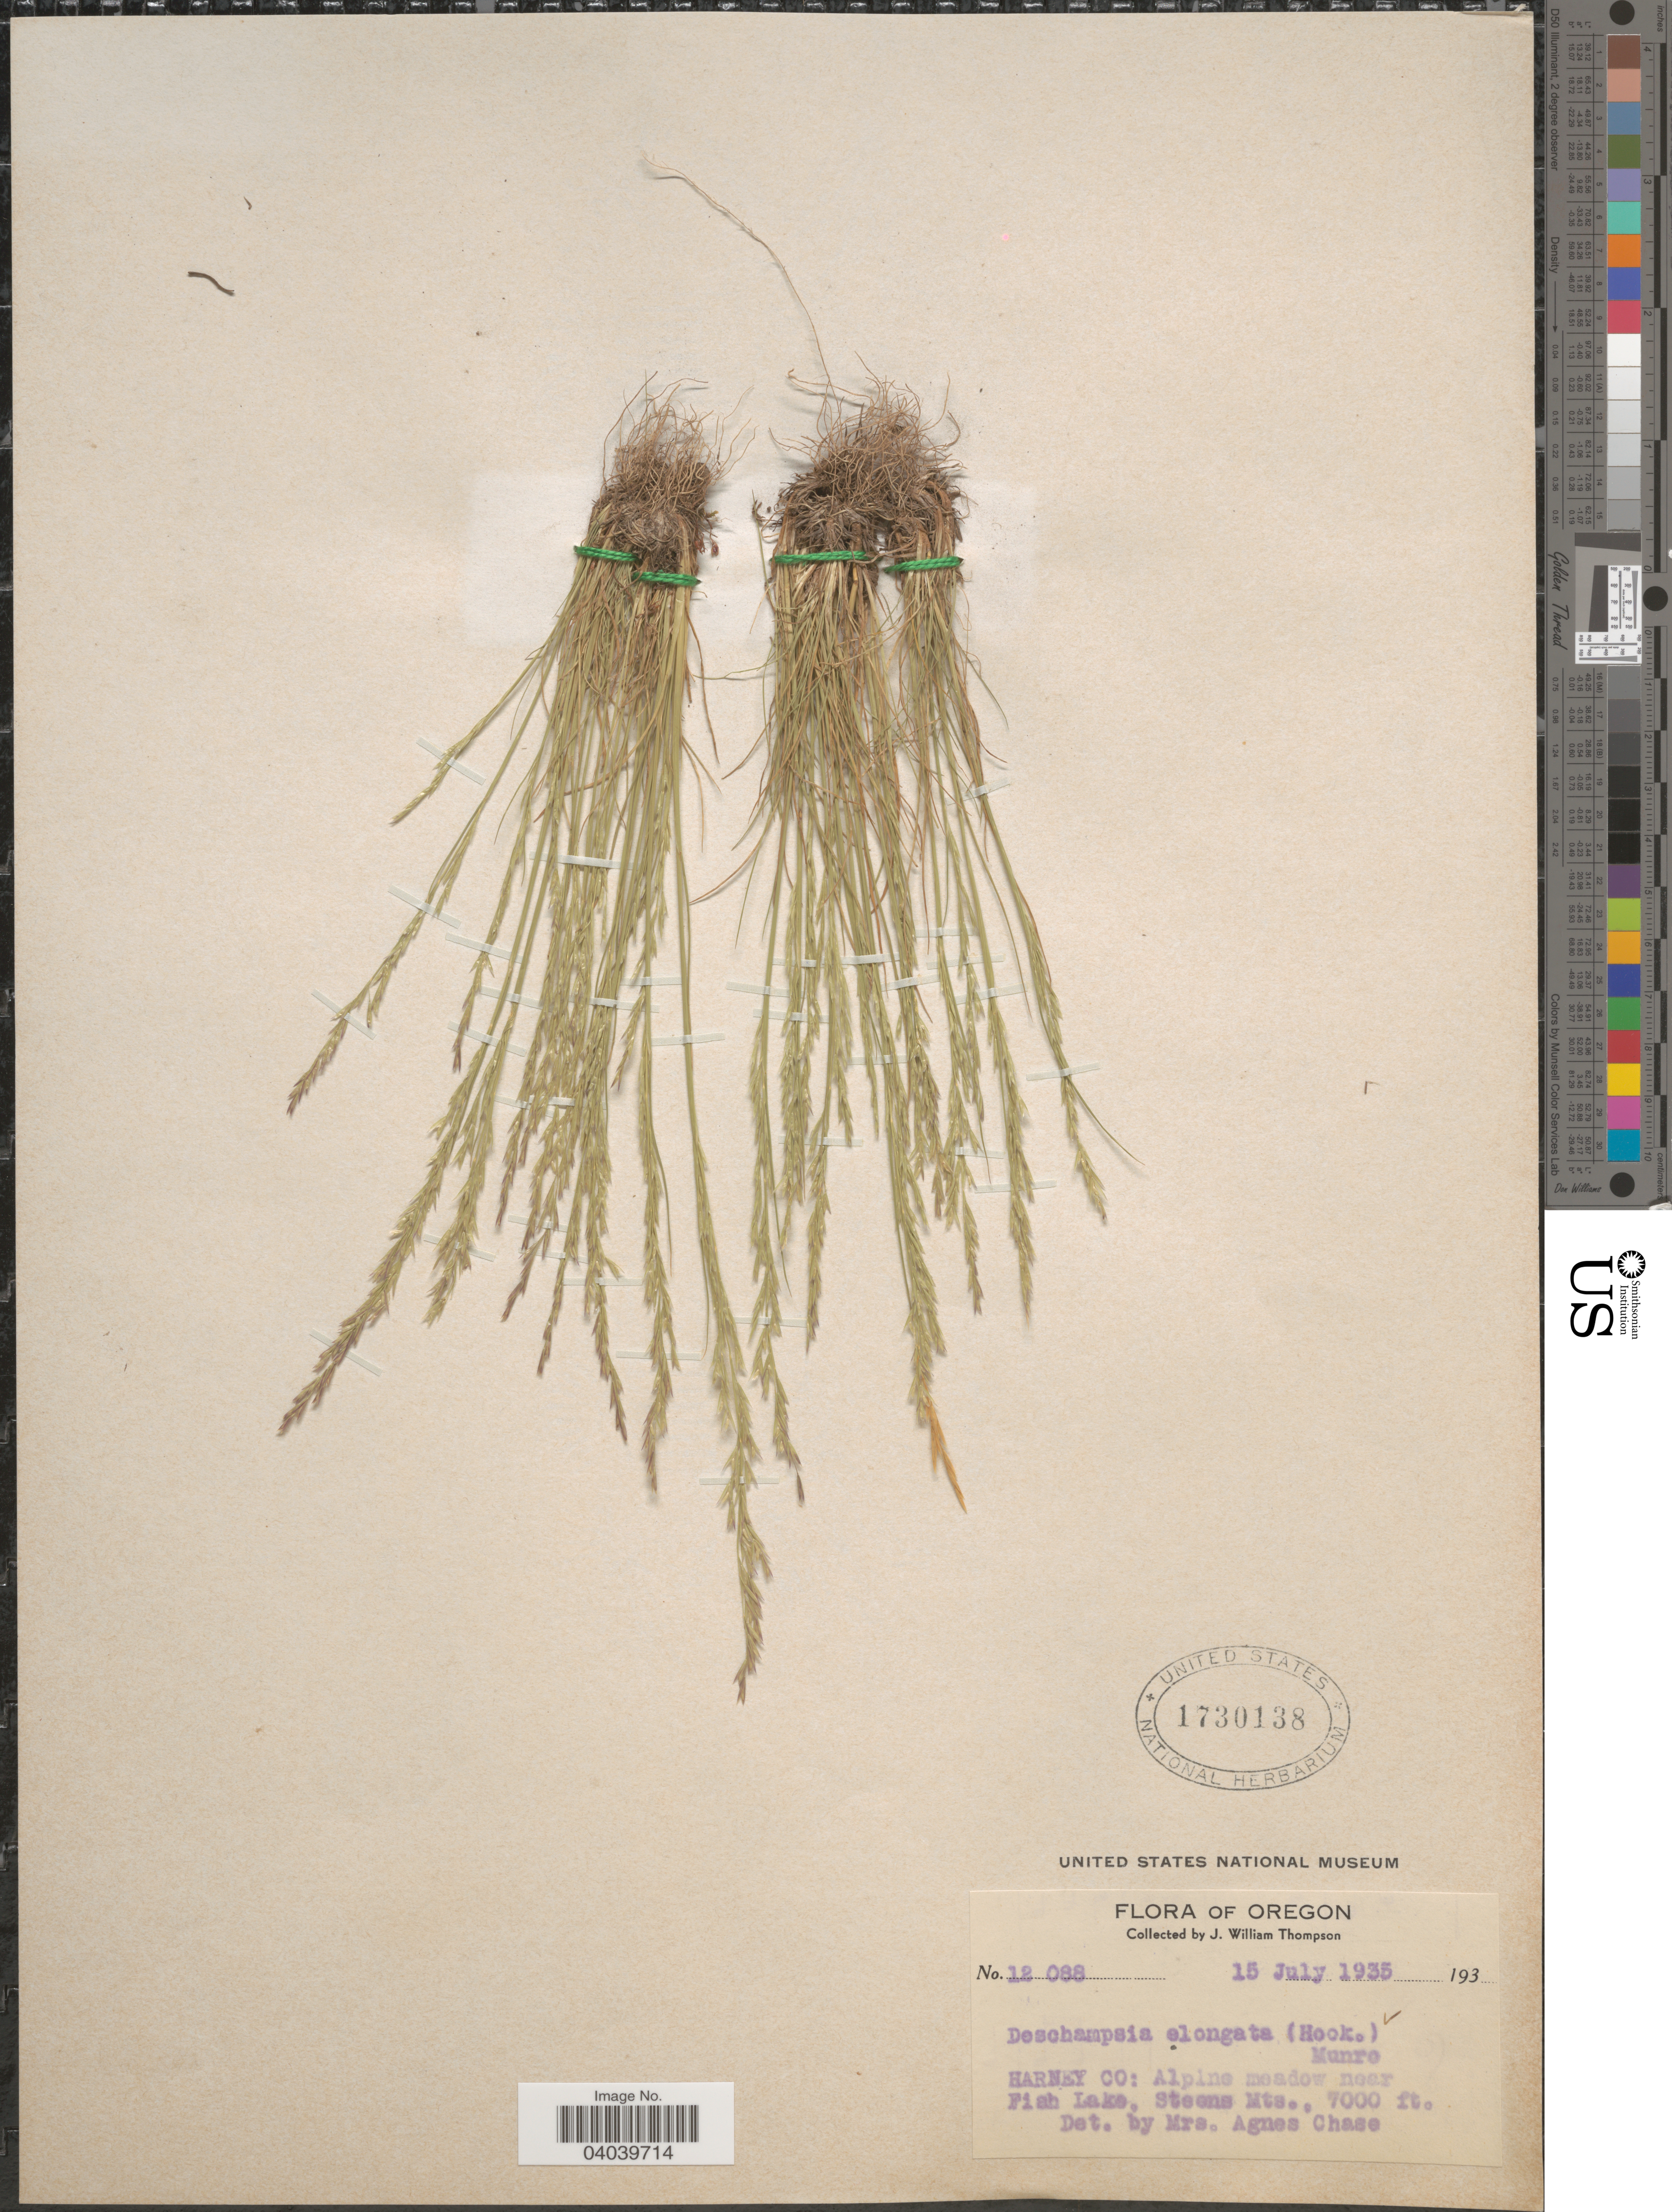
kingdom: Plantae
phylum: Tracheophyta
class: Liliopsida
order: Poales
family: Poaceae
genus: Deschampsia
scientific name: Deschampsia elongata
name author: (Hook.) Munro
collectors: J. W. Thompson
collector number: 12088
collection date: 1935-07-15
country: United States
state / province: Oregon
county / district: Harney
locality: Harney Co: Alpine meadow near Fish Lake, Steens Mts.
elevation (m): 2134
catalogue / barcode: US 1730138